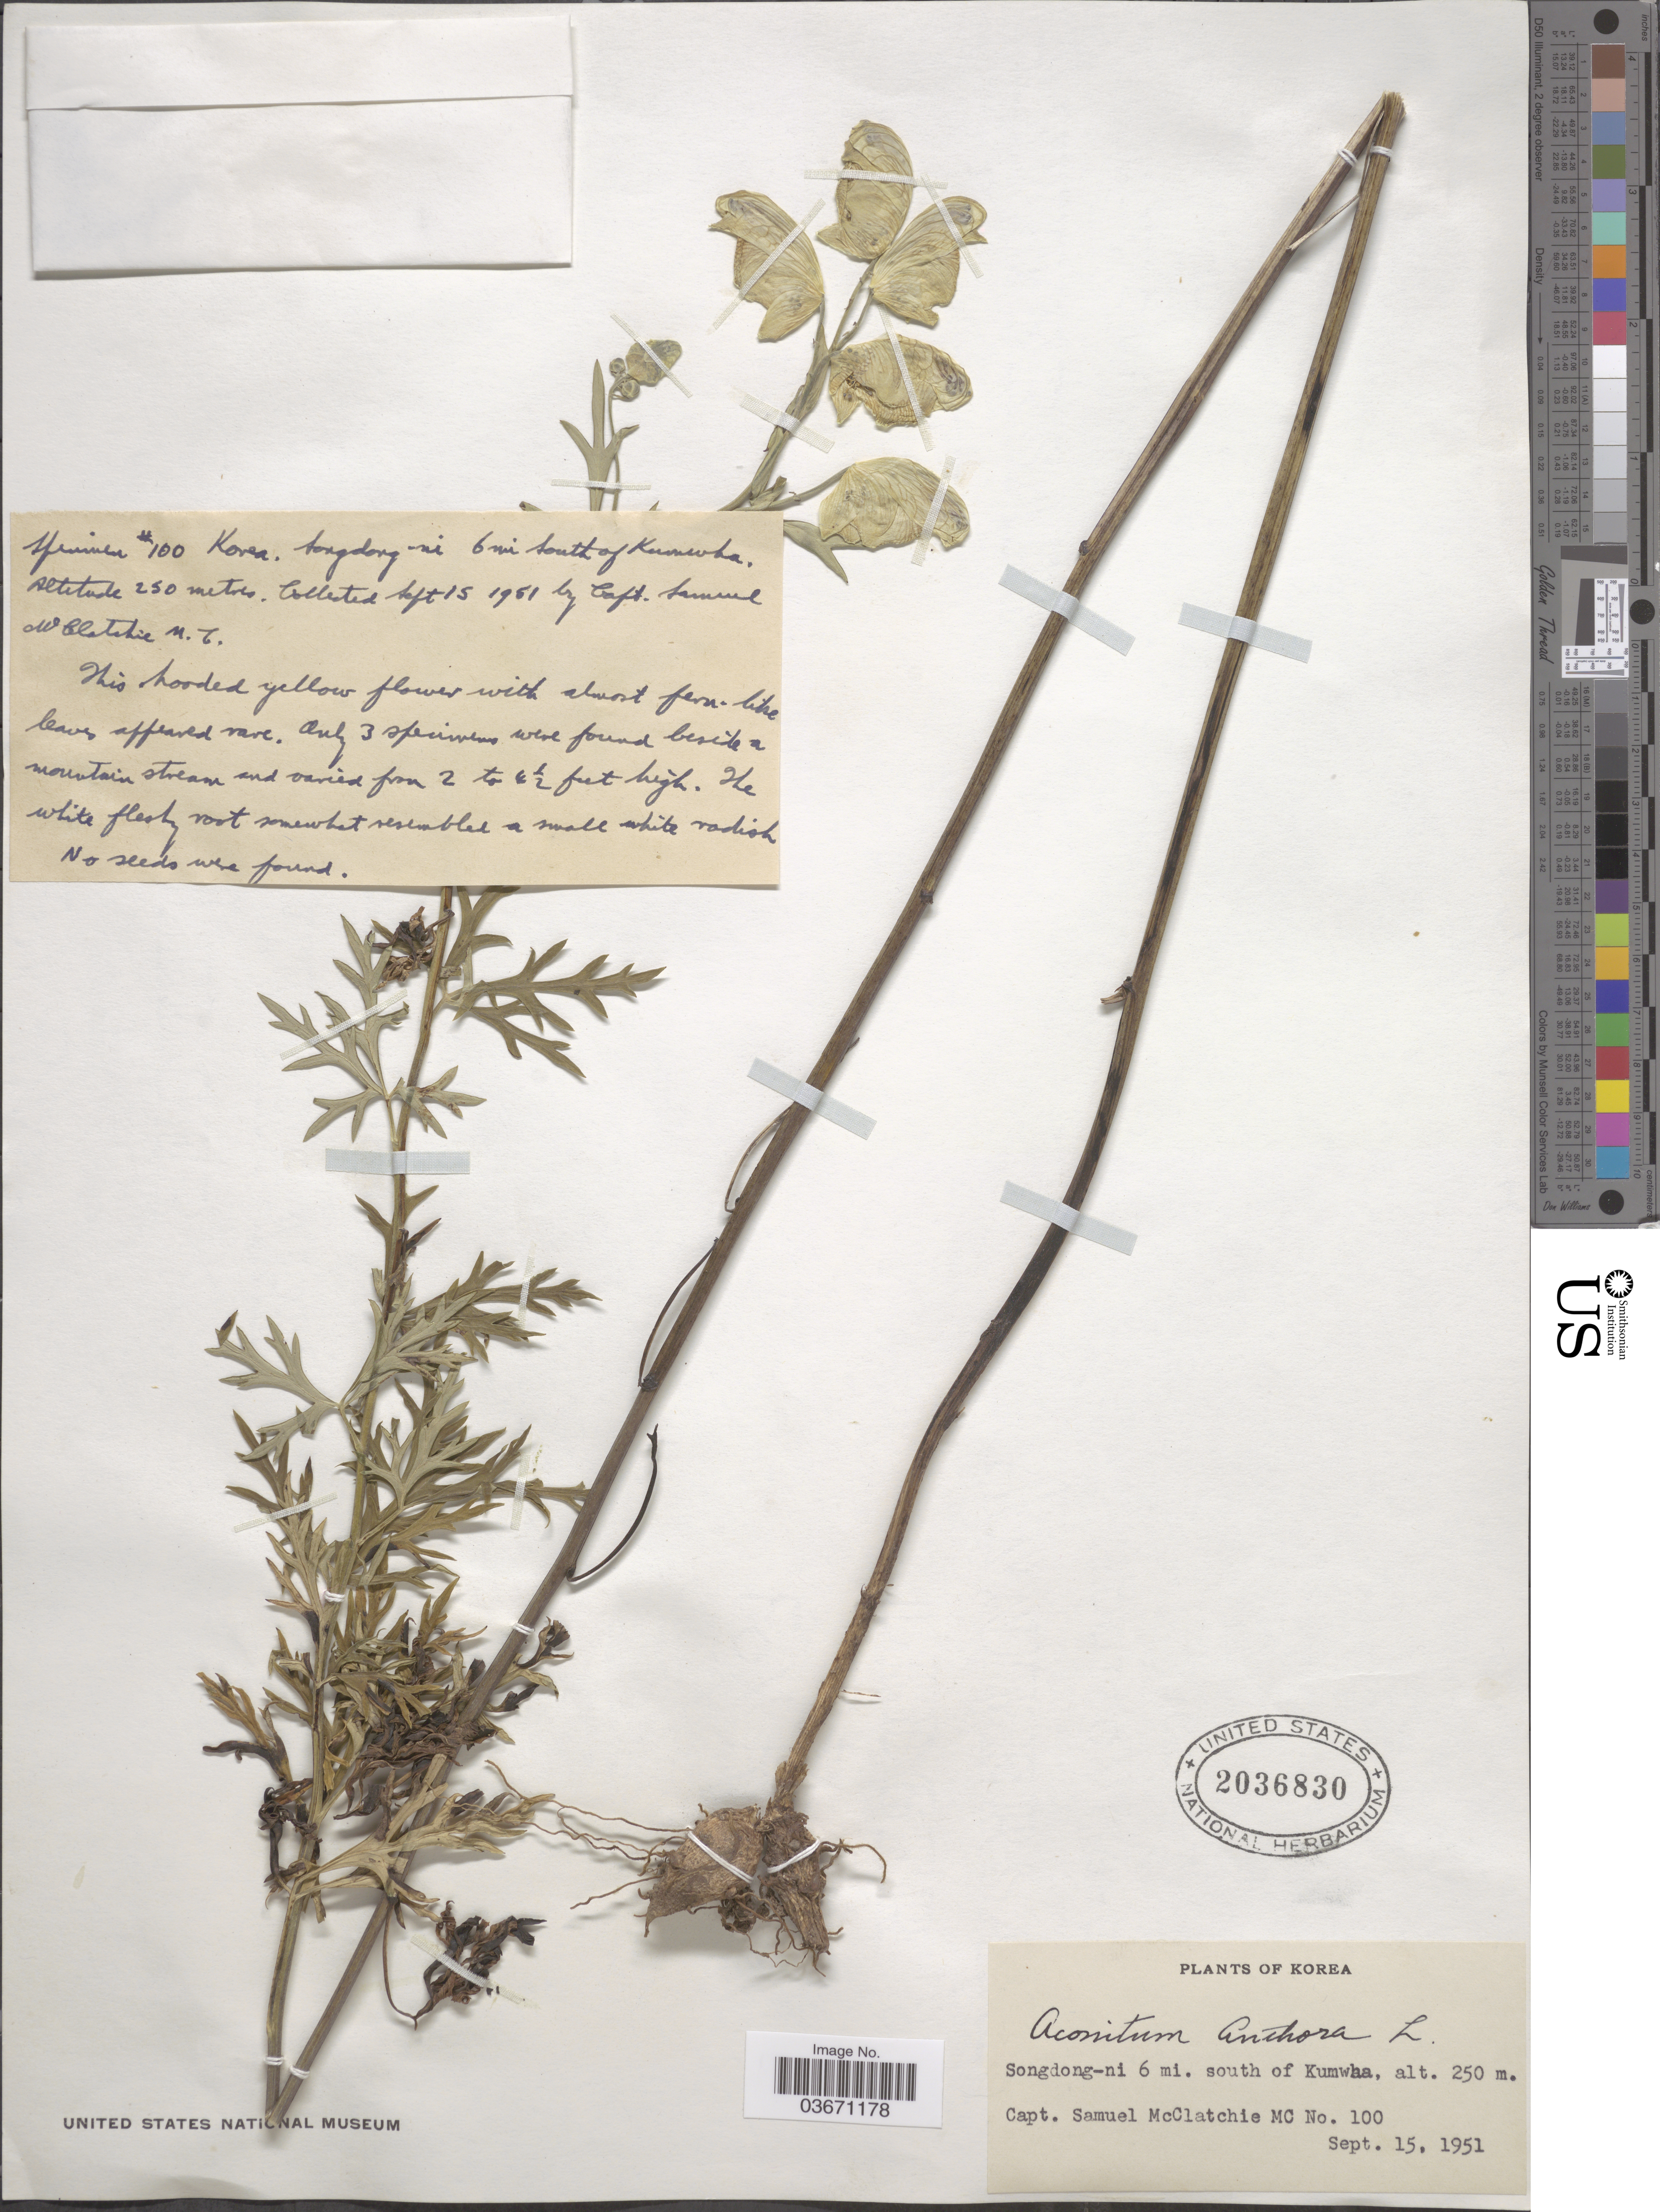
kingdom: Plantae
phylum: Tracheophyta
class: Magnoliopsida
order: Ranunculales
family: Ranunculaceae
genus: Aconitum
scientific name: Aconitum anthora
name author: L.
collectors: S. McClatchie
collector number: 100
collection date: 1951-09-15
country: North Korea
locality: Songdong-ni 6 mi. south of Kumwaa.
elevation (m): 250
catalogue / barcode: US 2036830